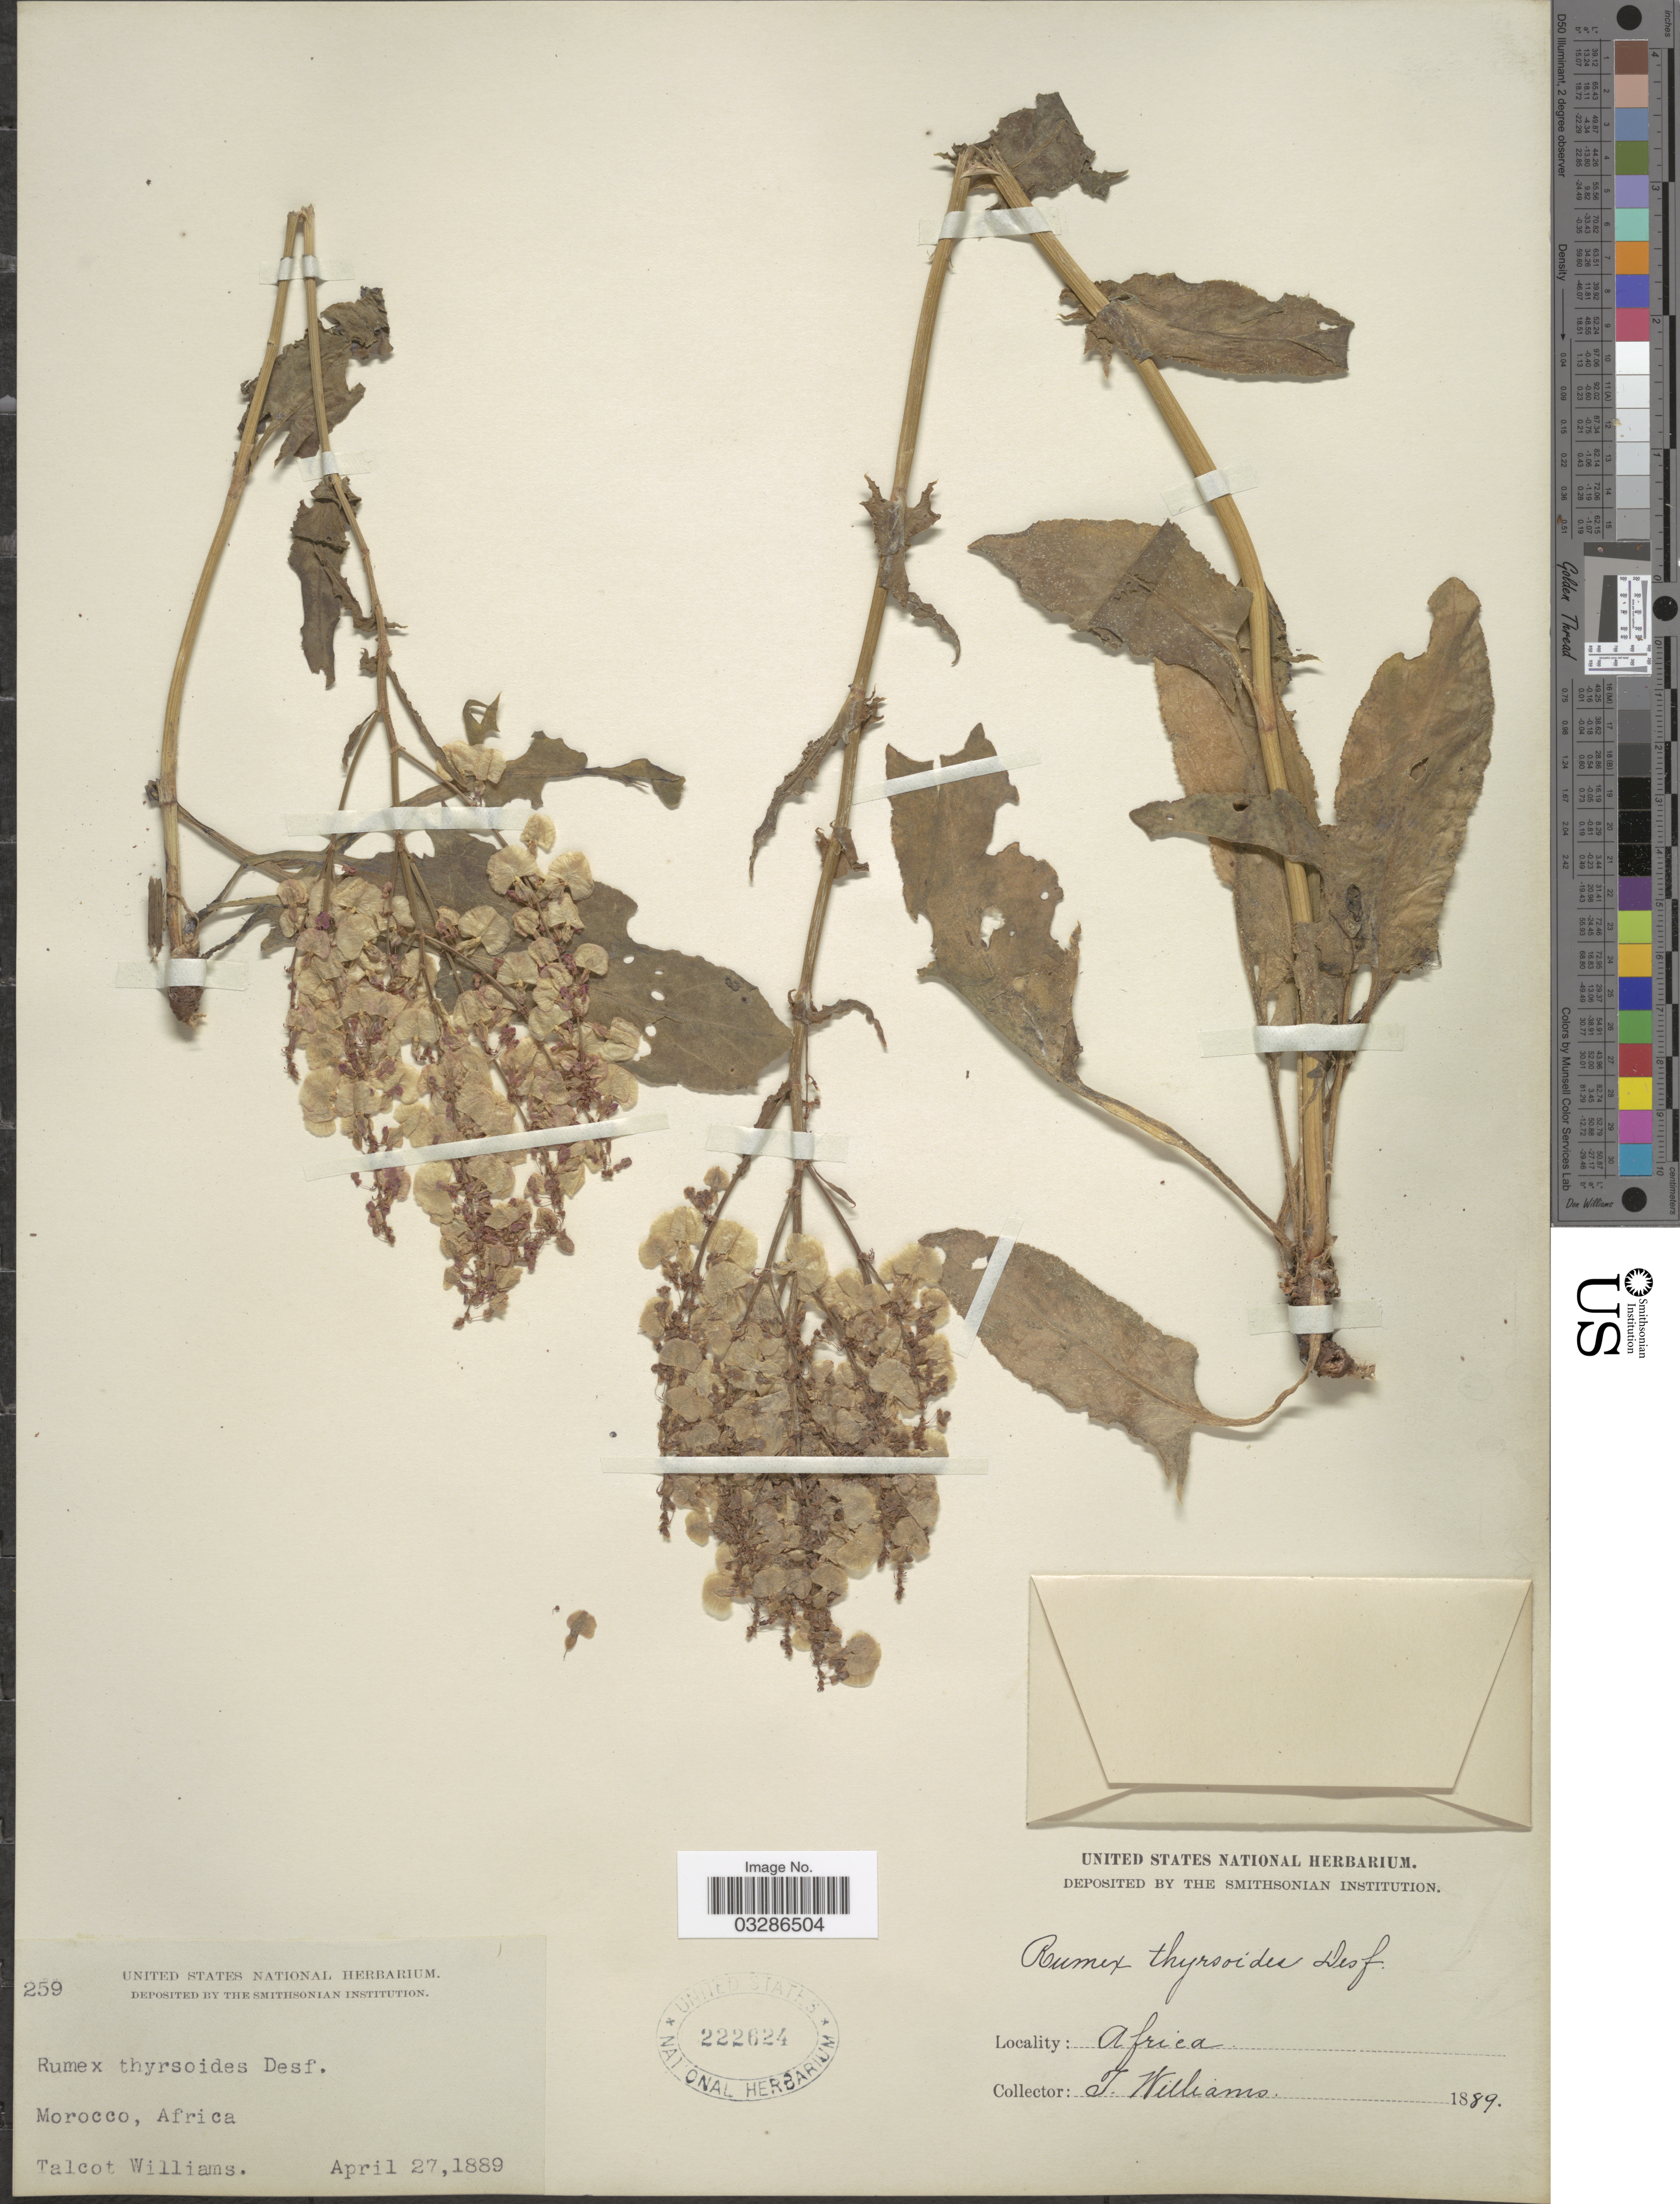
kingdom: Plantae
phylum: Tracheophyta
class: Magnoliopsida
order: Caryophyllales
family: Polygonaceae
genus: Rumex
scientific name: Rumex thyrsoides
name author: Desf.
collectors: T. Williams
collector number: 259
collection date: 1889-04-27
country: Morocco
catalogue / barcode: US 222624